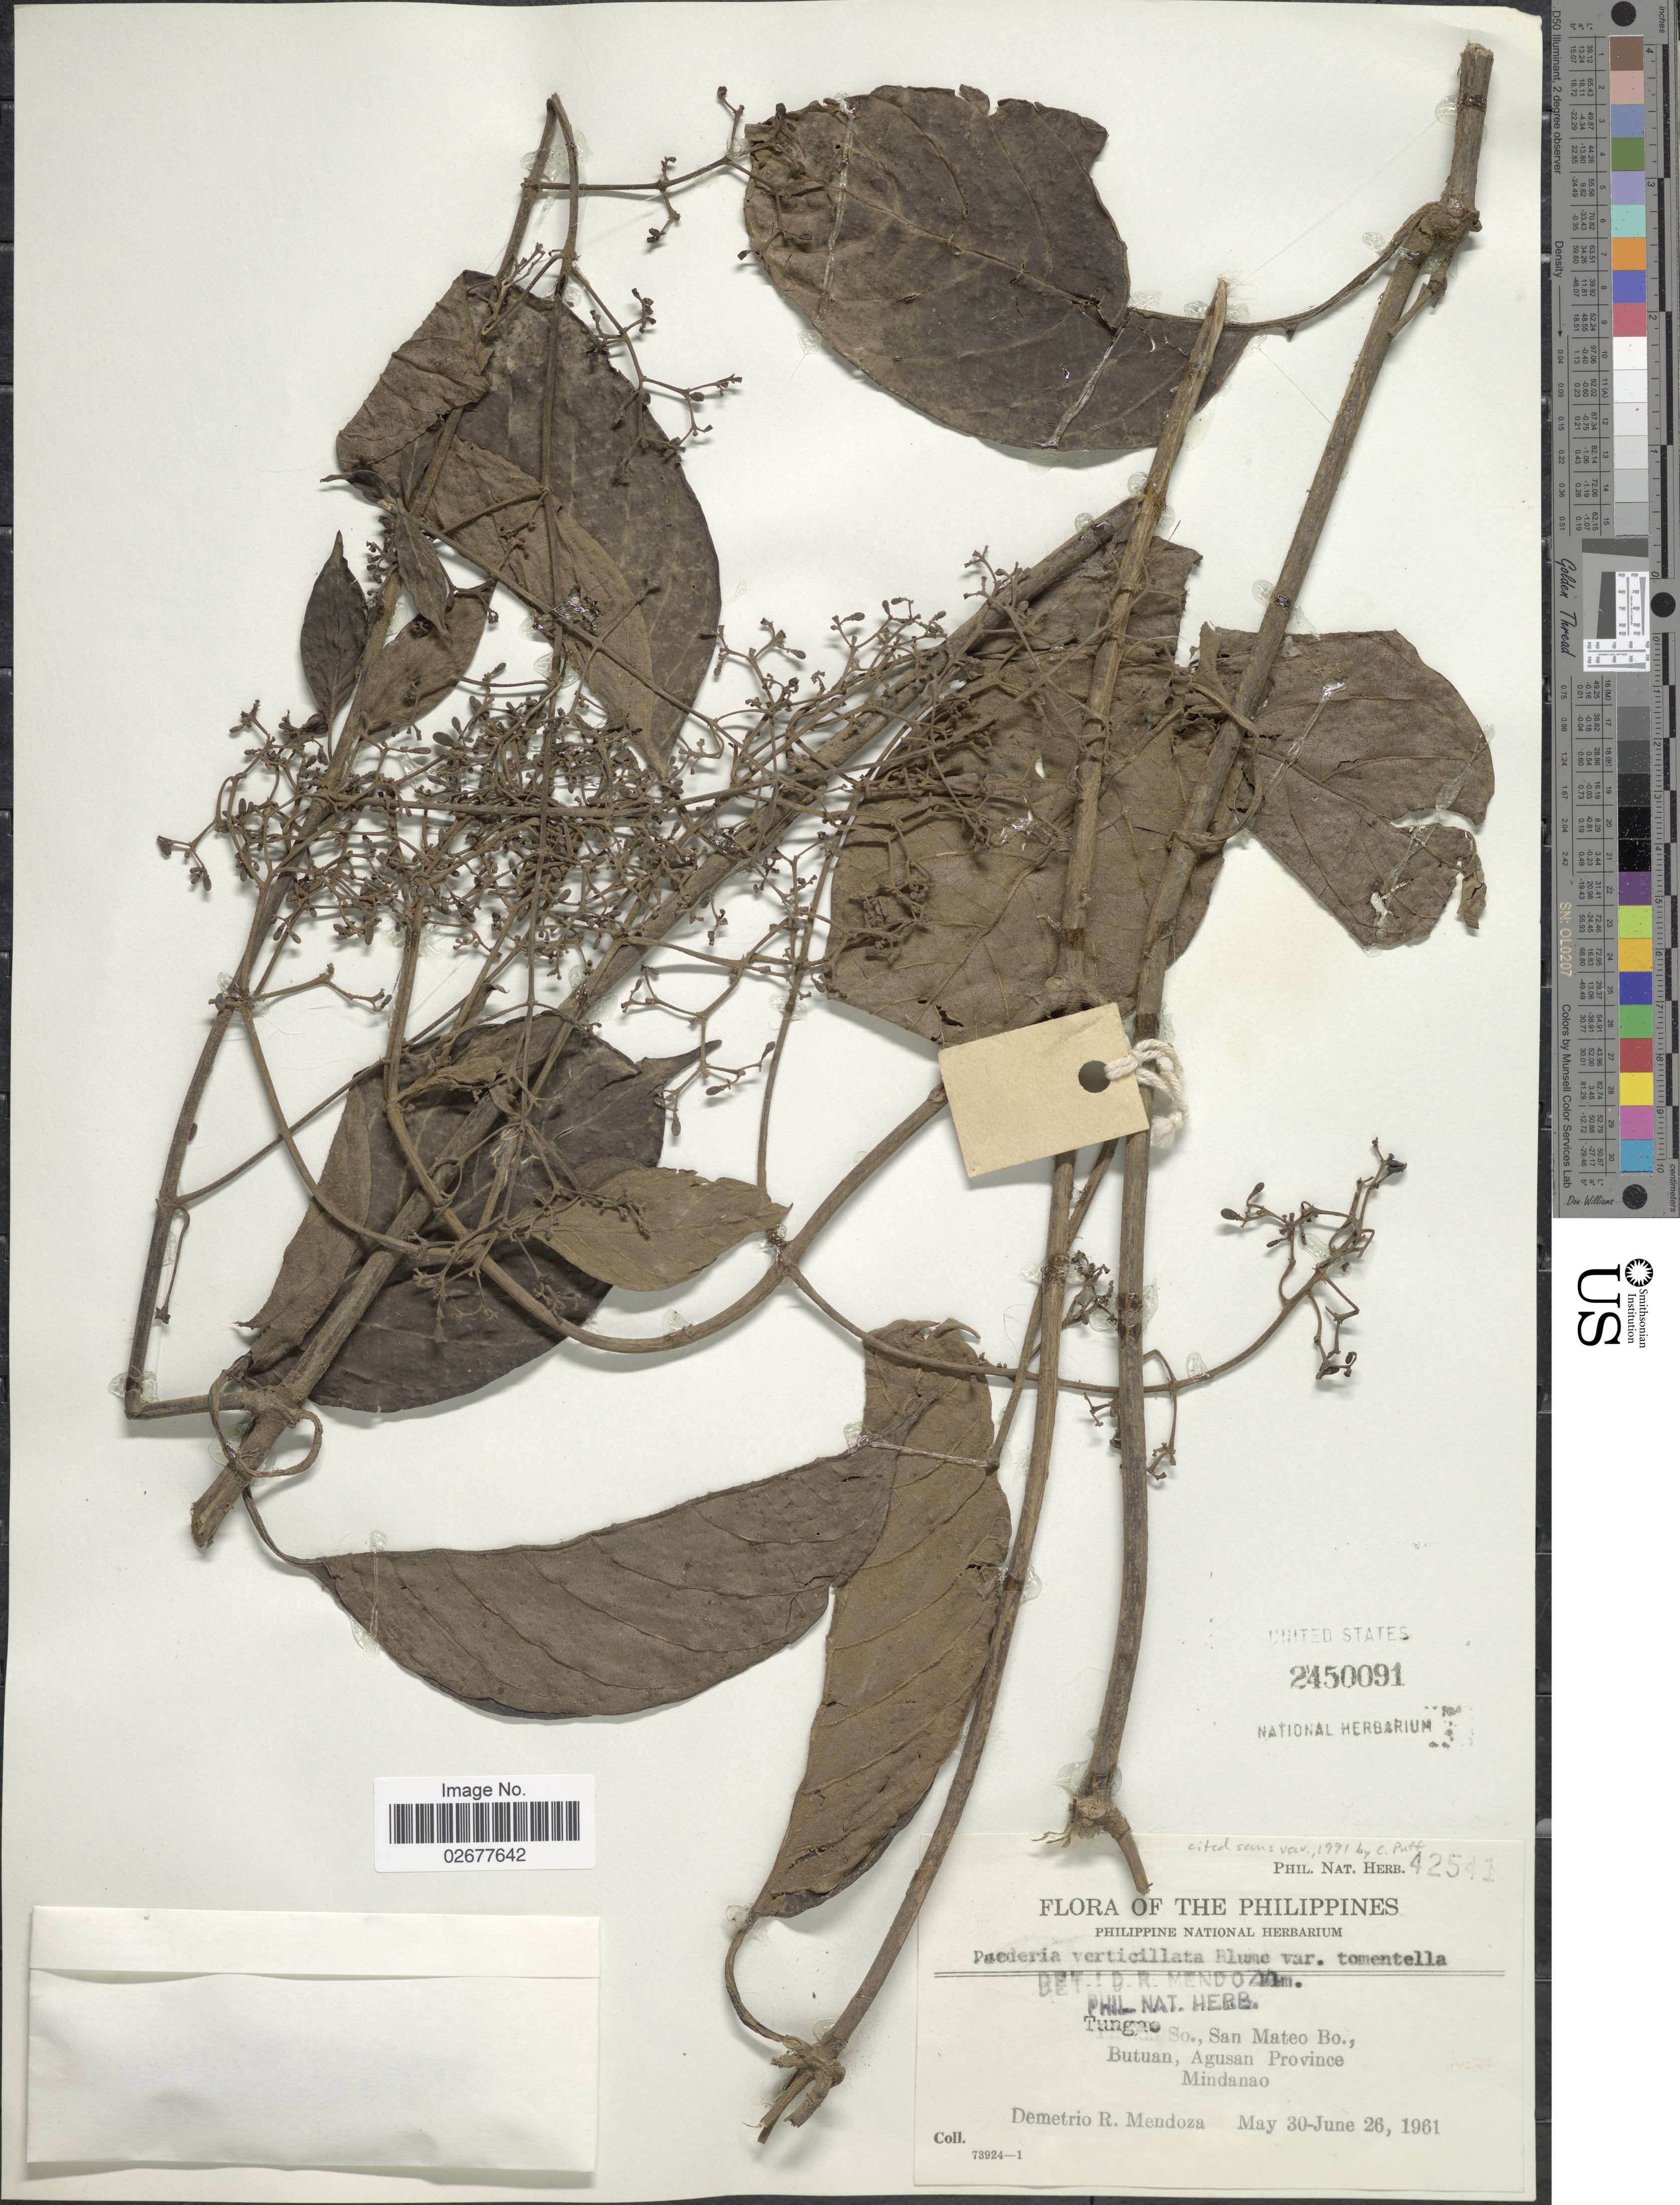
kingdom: Plantae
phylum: Tracheophyta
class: Magnoliopsida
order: Gentianales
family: Rubiaceae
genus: Paederia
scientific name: Paederia verticillata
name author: Blume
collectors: D. Mendoza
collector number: Phil. Nat. Herb.42541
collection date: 1961-05-30/1961-06-26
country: Philippines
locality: Tungao So., San Mateo Bo., Butuan, Agusan Province. Mindanao.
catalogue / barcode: US 2450091